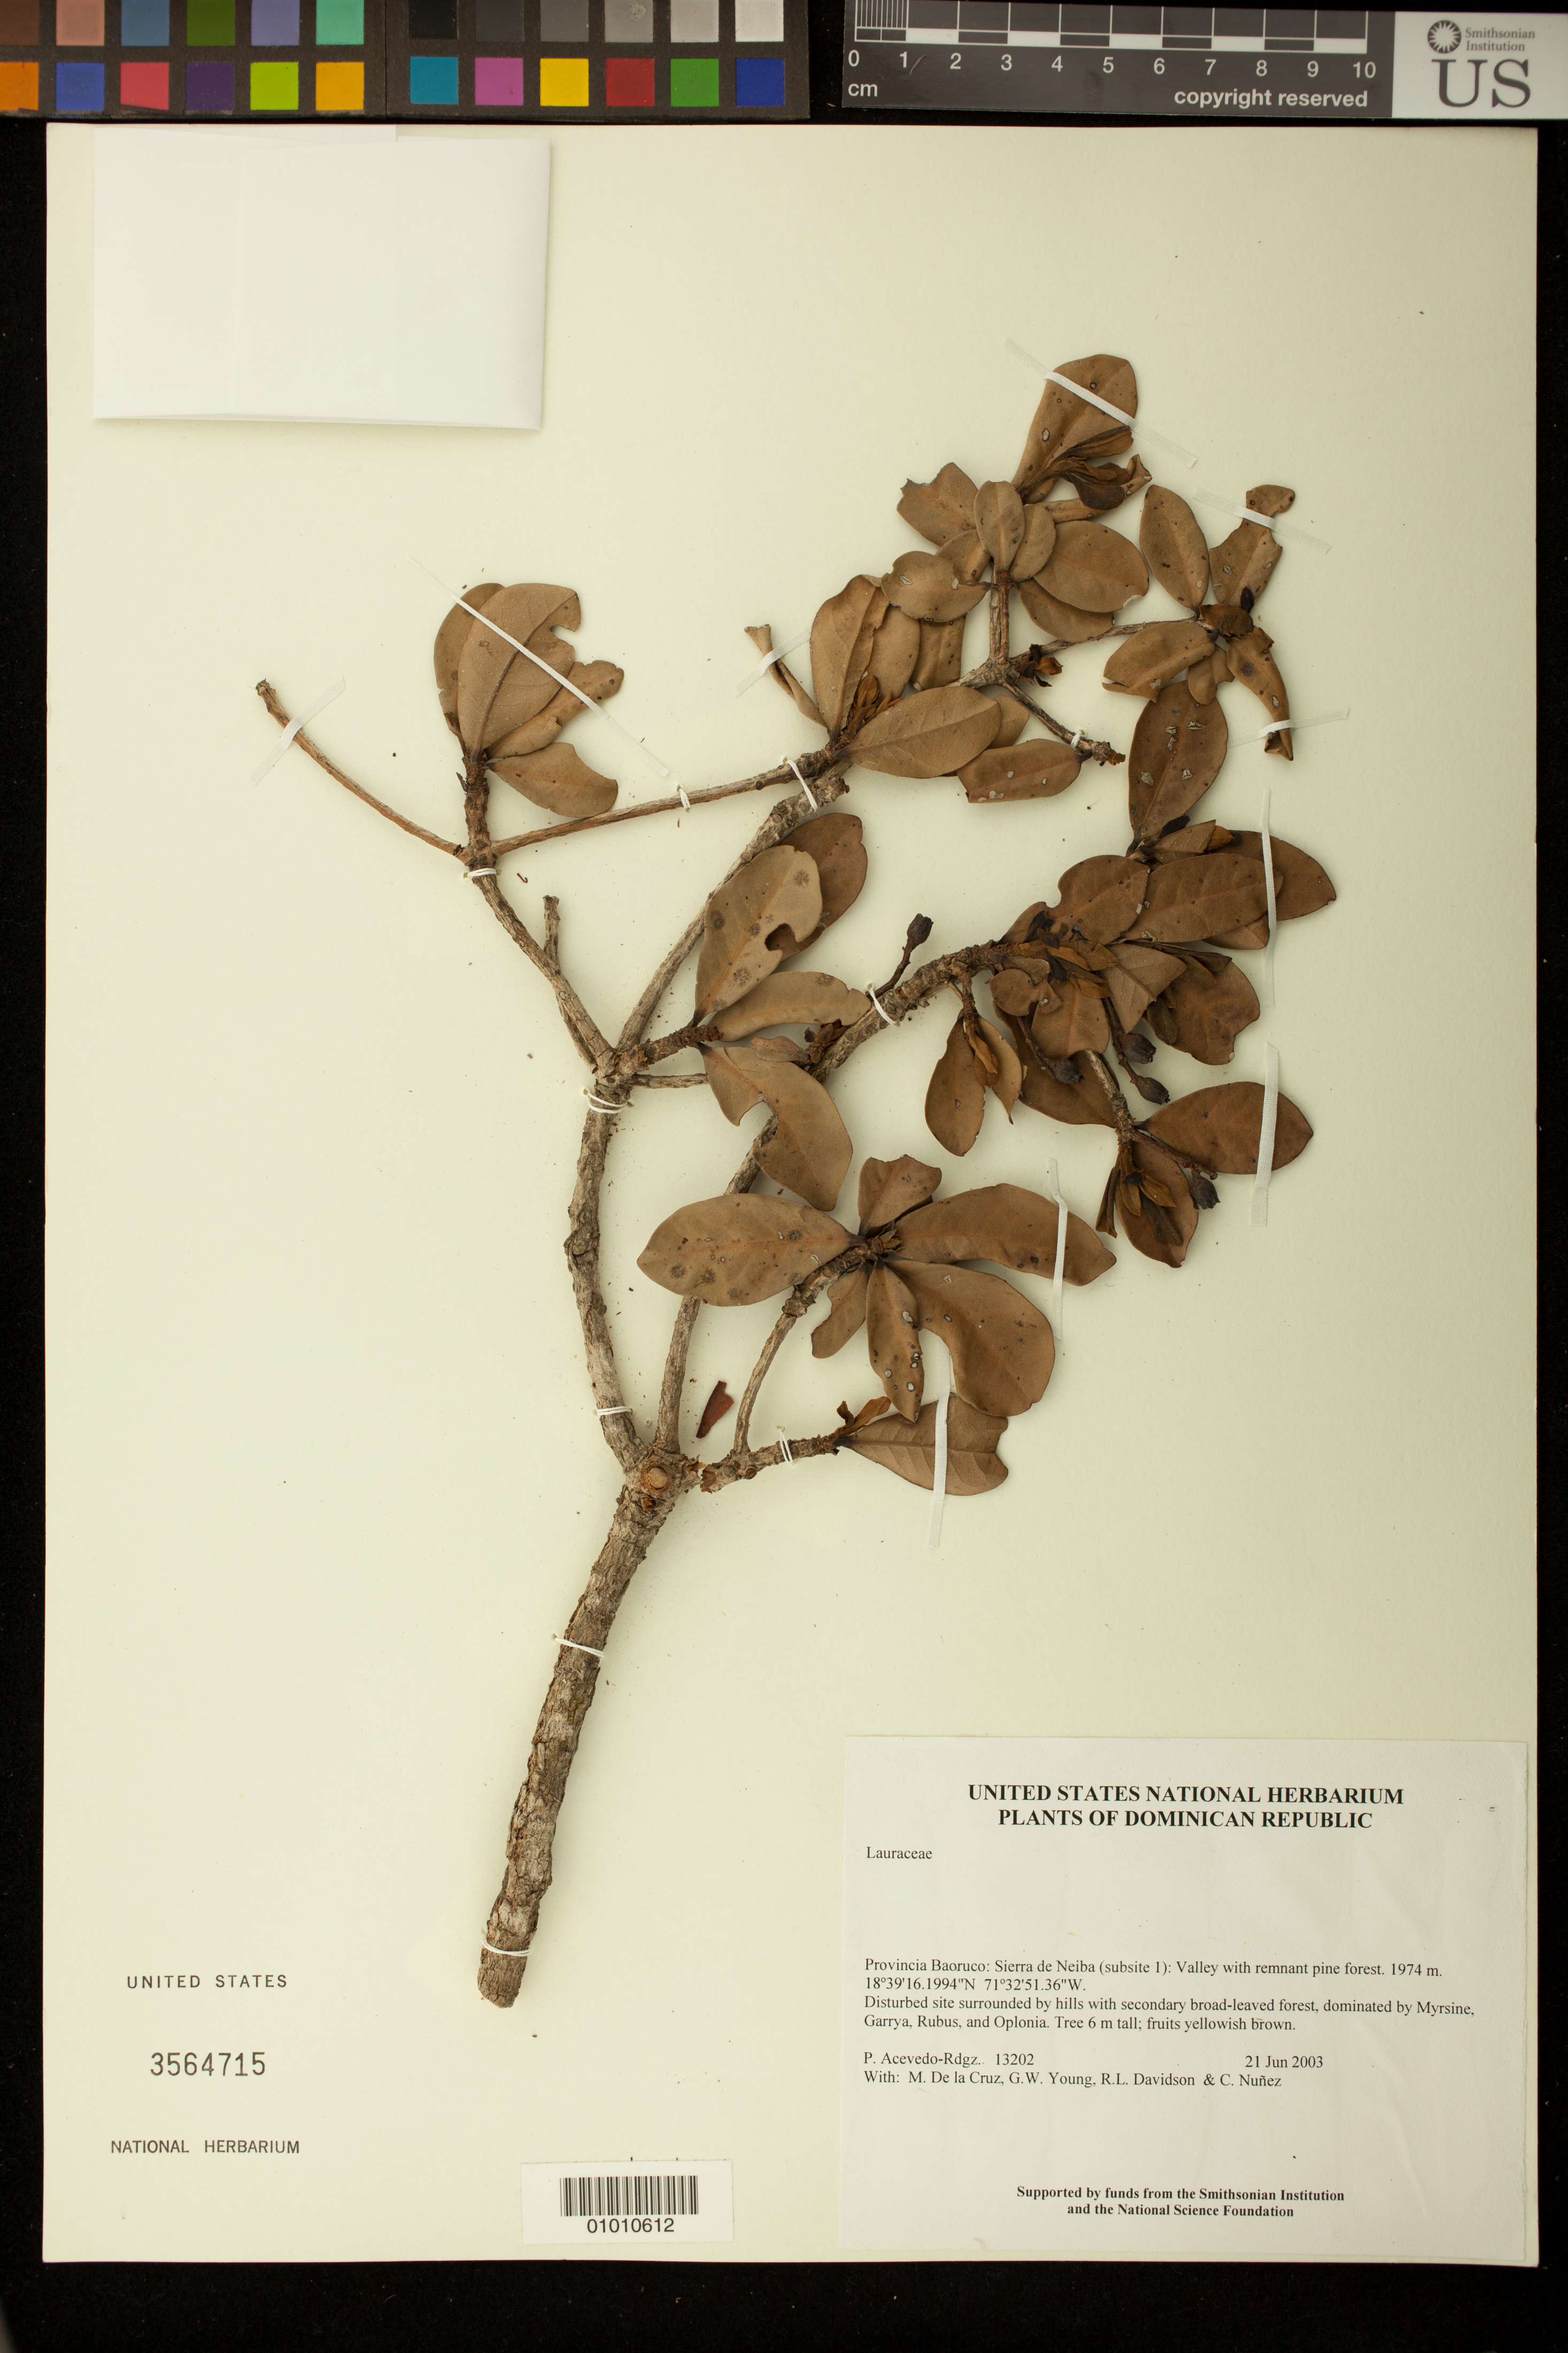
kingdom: Plantae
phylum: Tracheophyta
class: Magnoliopsida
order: Laurales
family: Lauraceae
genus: Ocotea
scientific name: Ocotea cicatricosa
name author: C.K. Allen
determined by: van der Werff, H.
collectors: P. Acevedo-Rodr., M. de la Cruz, J. Rawlins, G. Young, R. Davidson & C. Nunez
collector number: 13202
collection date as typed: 21 Jun 2003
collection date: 2003-06-21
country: Dominican Republic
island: Hispaniola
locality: Provincia Baoruco: Sierra de Neiba (subsite 1): Valley with remnant pine forest.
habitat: Disturbed site surrounded by hills with secondary broad-leaved forest, dominated by Myrsine, Garrya, Rubus, and Oplonia.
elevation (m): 1974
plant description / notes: US, MO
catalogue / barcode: US 3564715